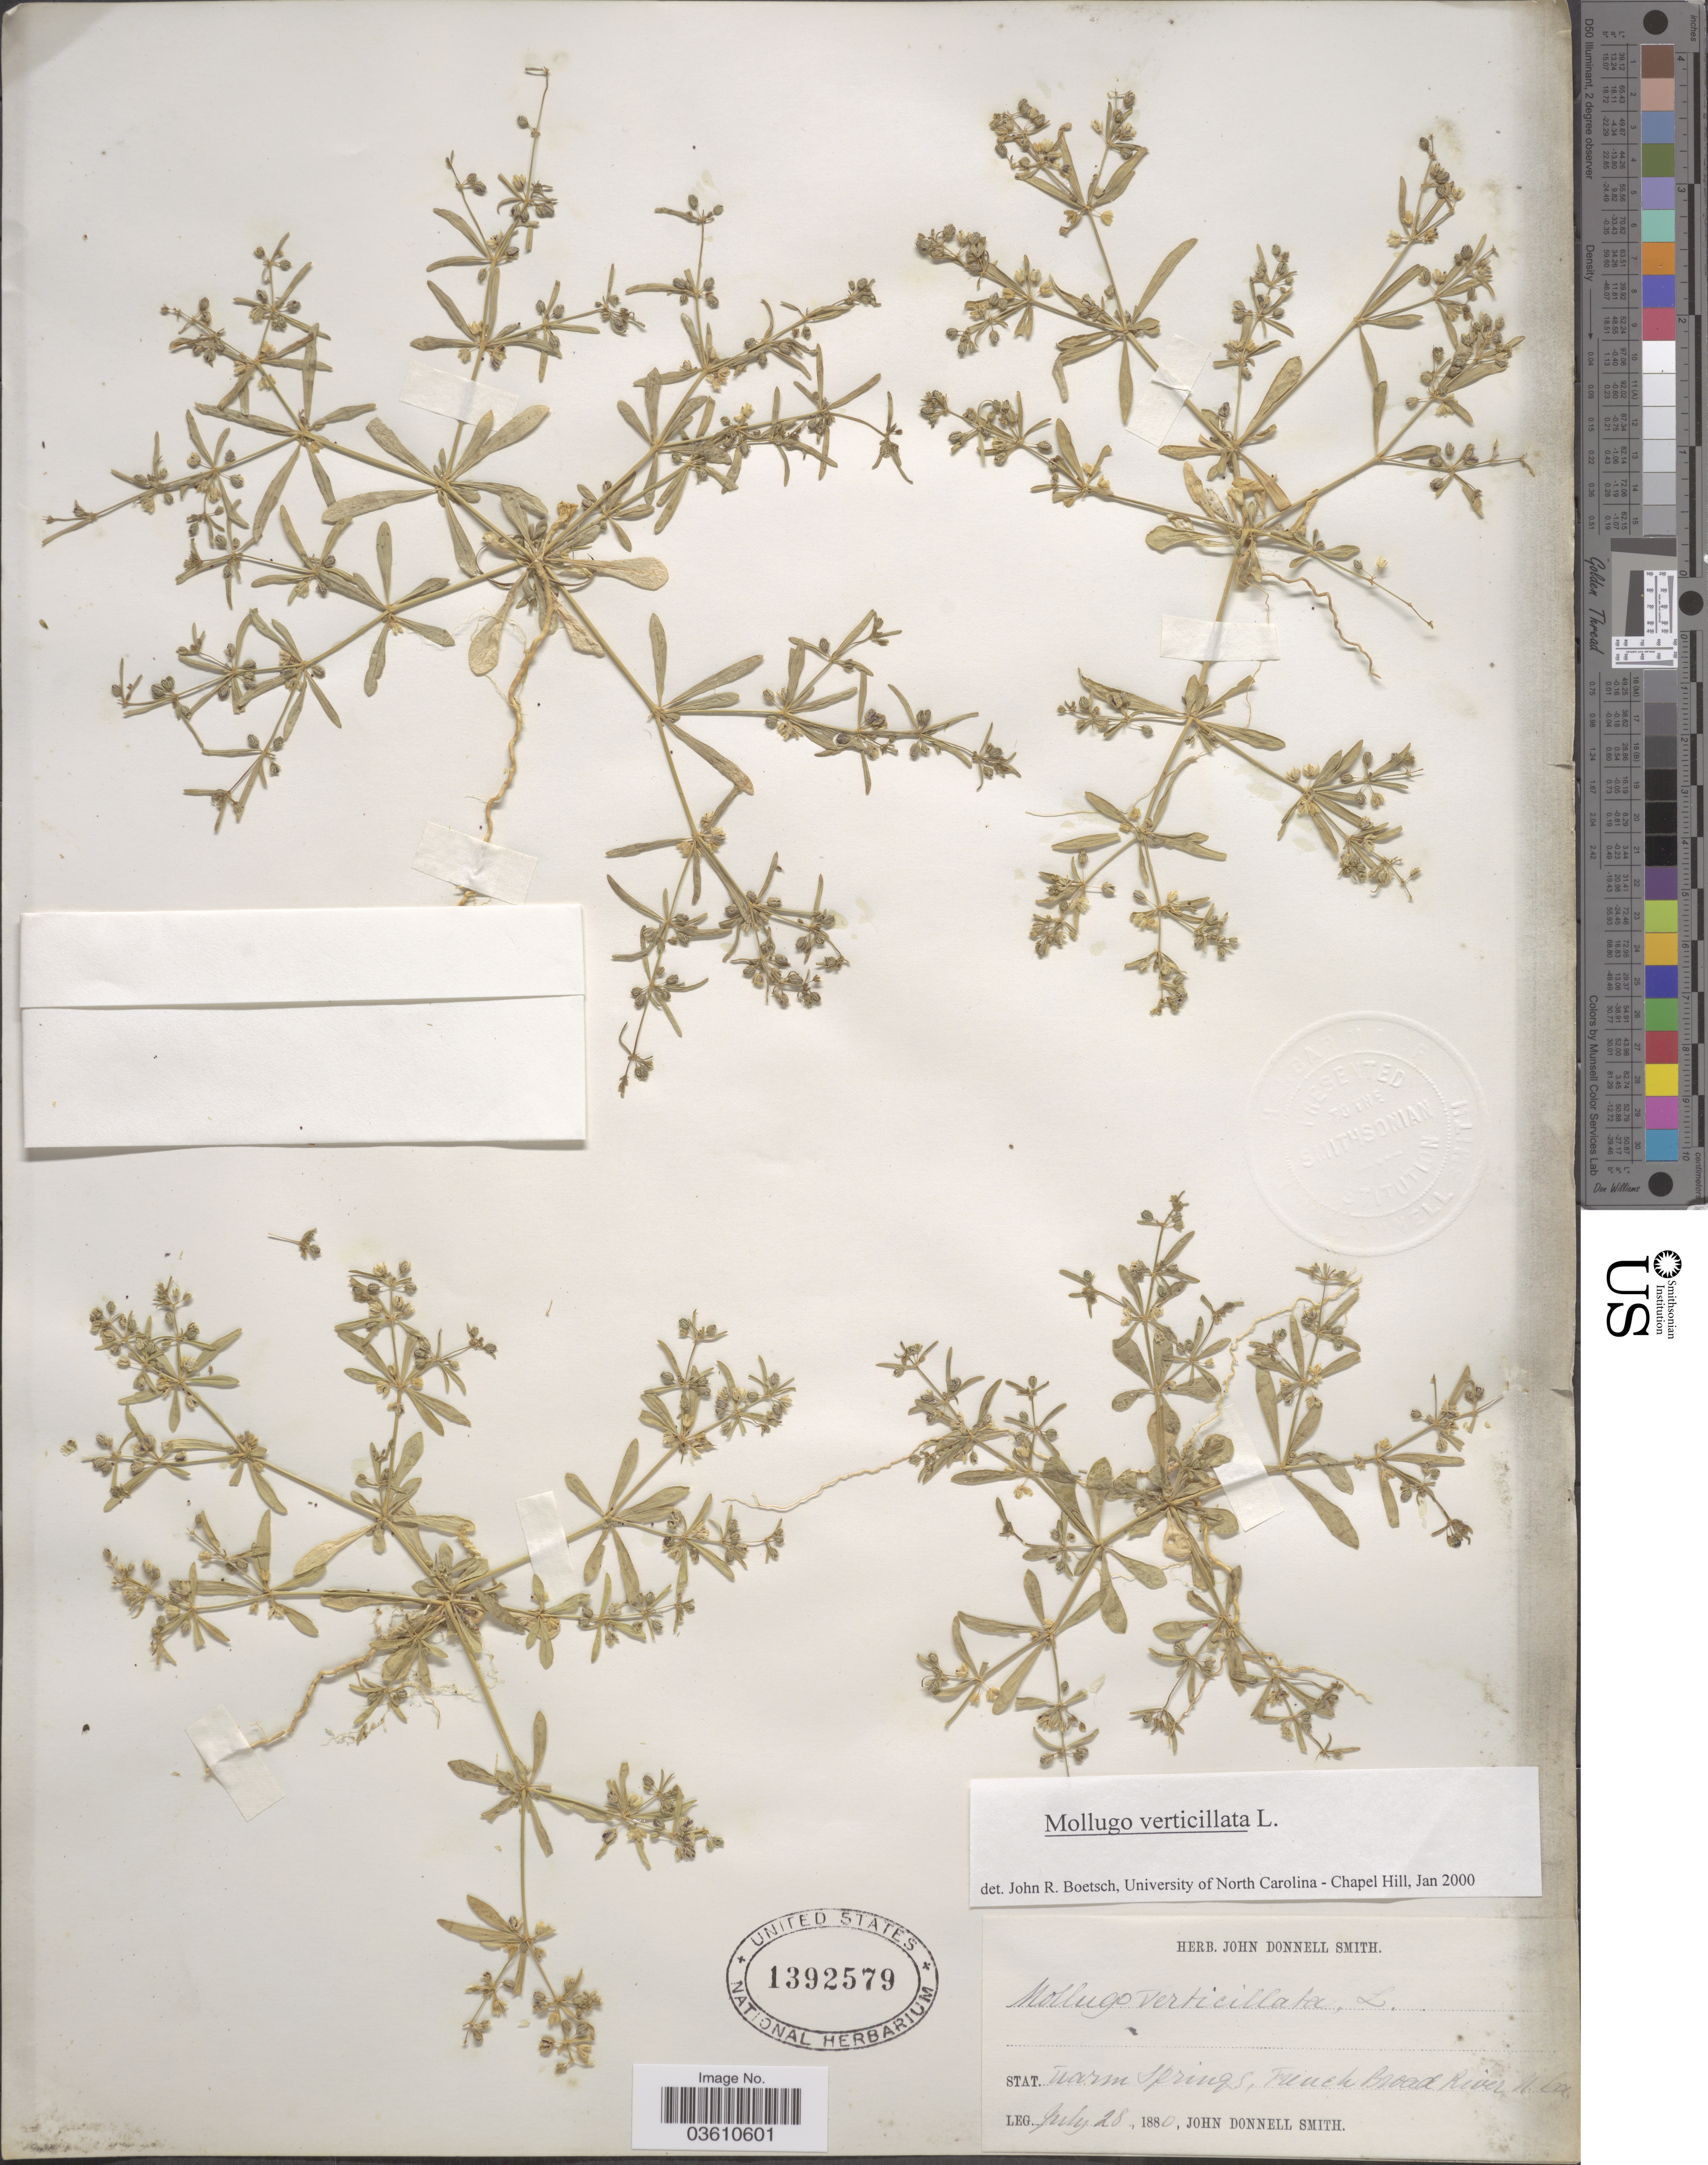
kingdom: Plantae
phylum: Tracheophyta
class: Magnoliopsida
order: Caryophyllales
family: Molluginaceae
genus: Mollugo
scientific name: Mollugo verticillata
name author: L.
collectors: J. Donnell Smith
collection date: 1880-07-28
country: United States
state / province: North Carolina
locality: Warm Springs, French Broad River.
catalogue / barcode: US 1392579